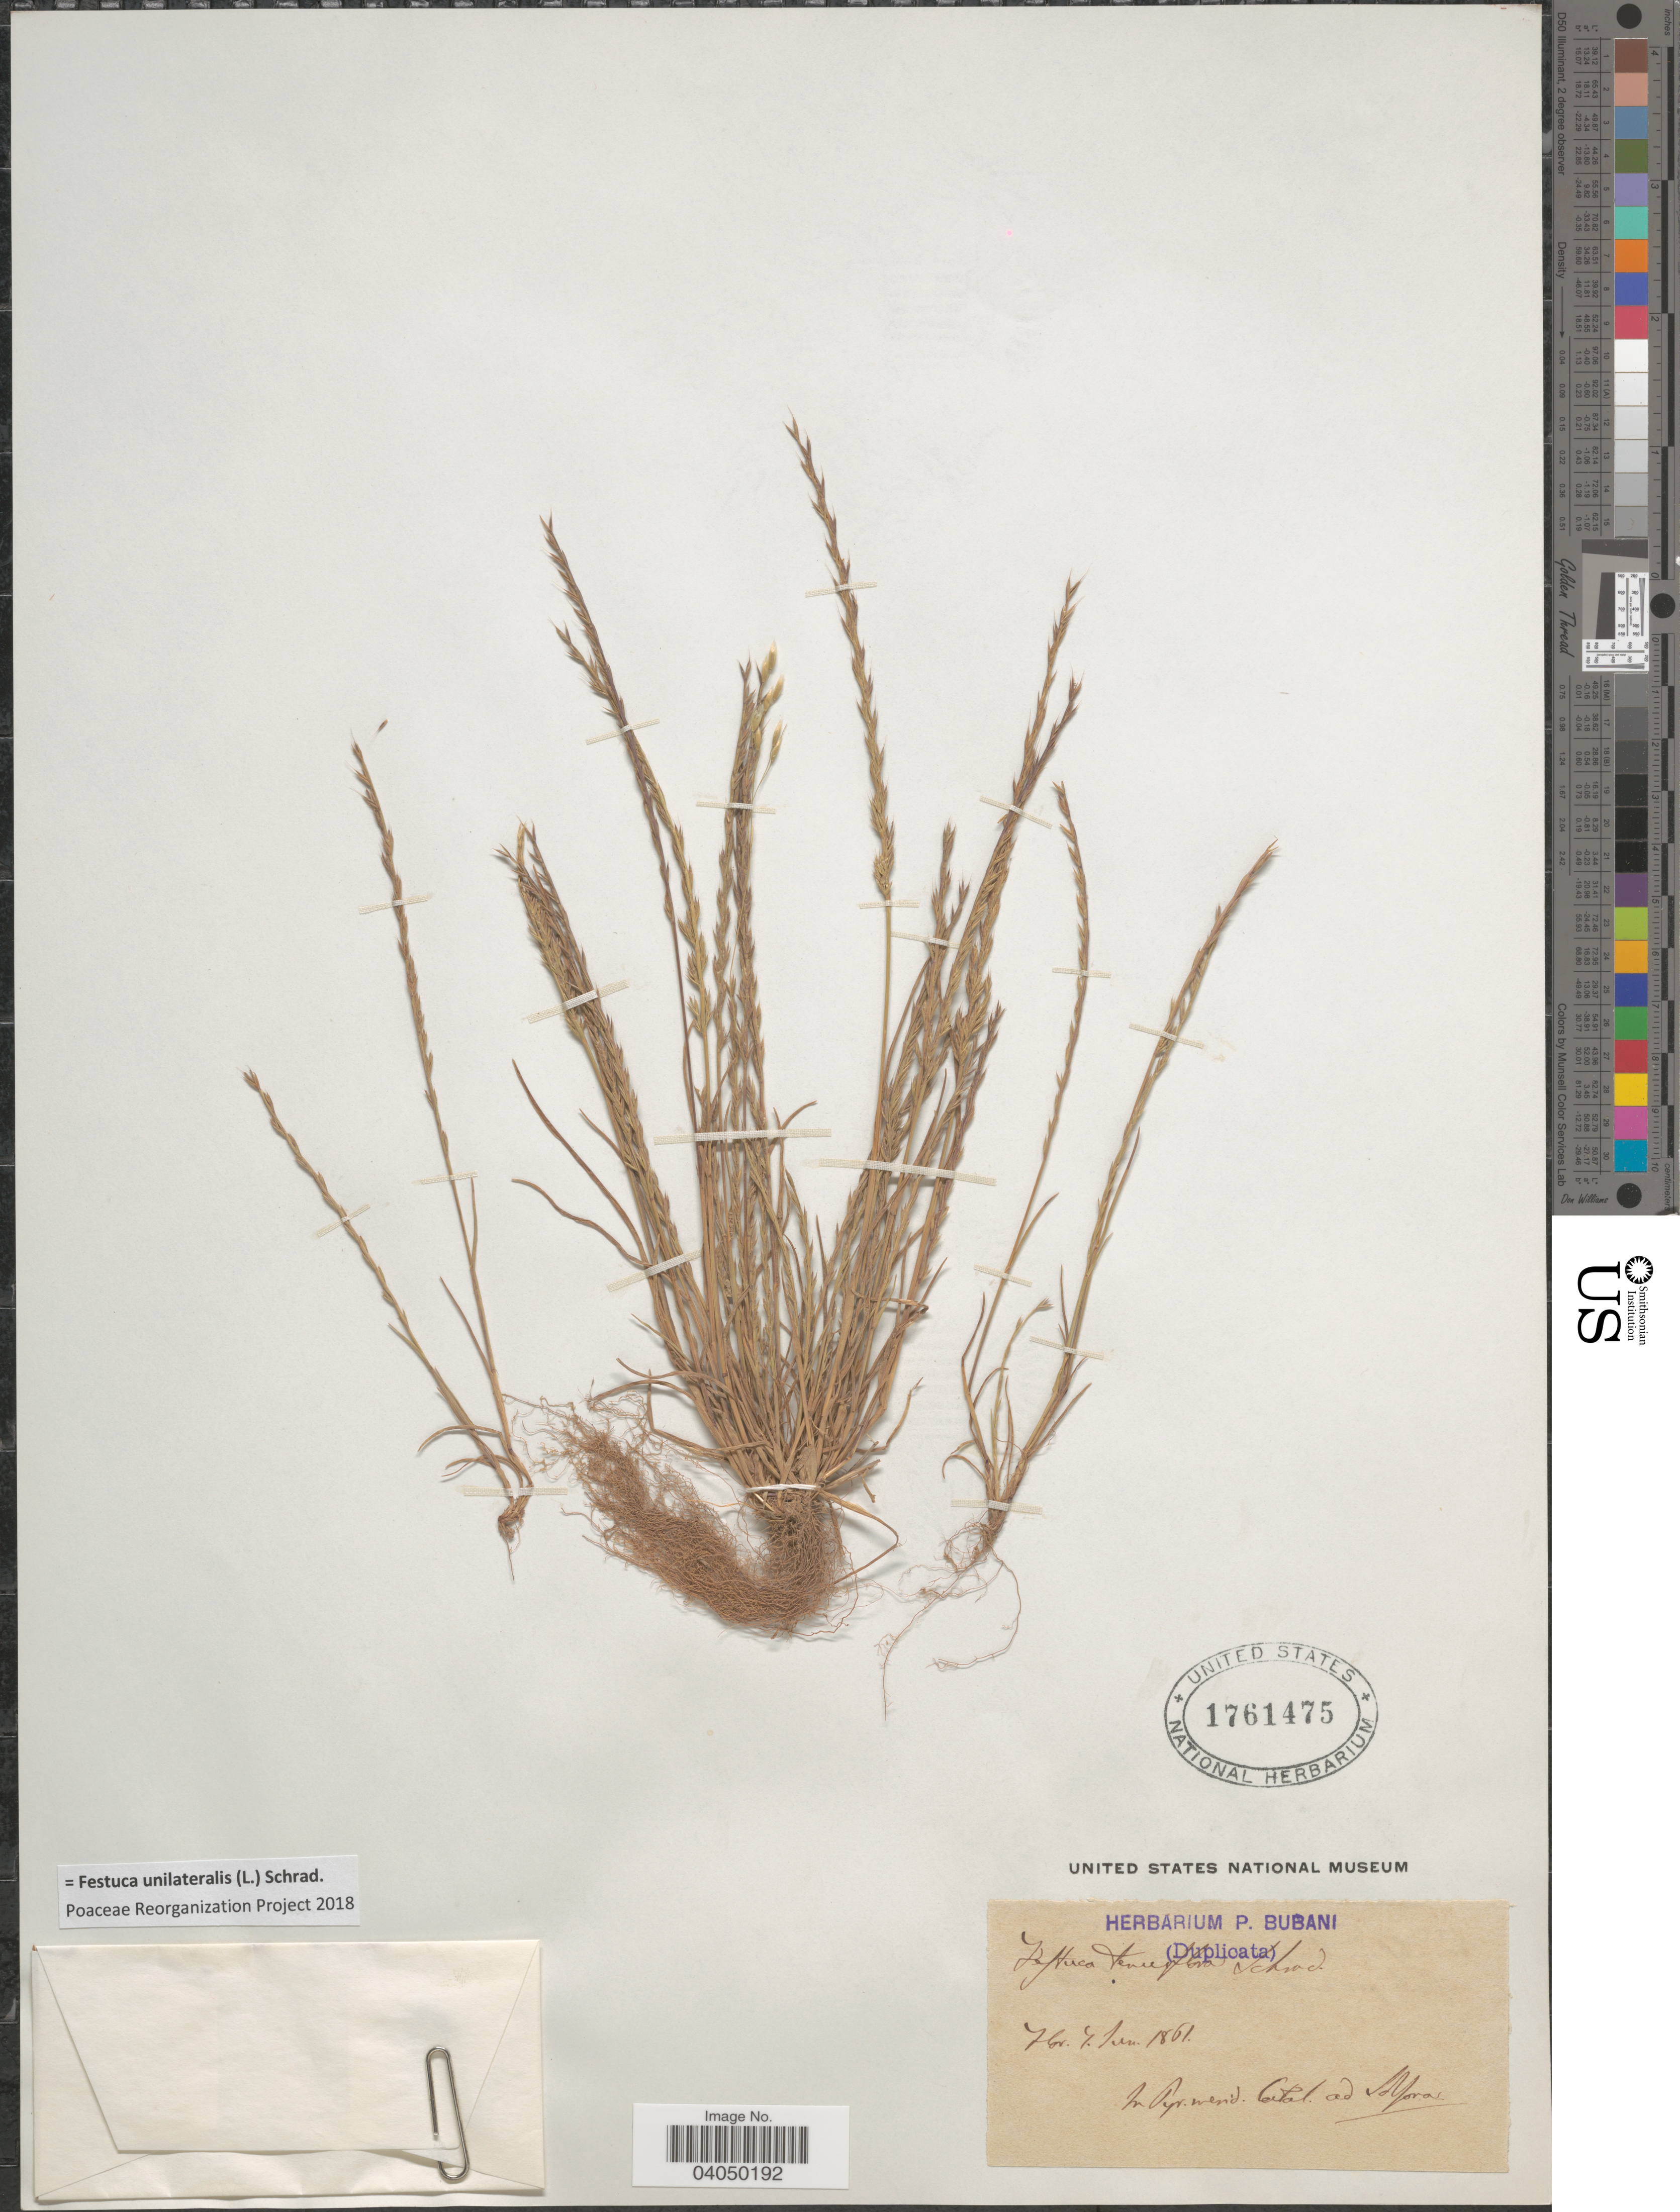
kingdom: Plantae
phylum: Tracheophyta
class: Liliopsida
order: Poales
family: Poaceae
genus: Festuca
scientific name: Festuca unilateralis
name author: Schrad.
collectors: ex herb. P. Bubani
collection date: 1861-06-07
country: Spain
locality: In Pyr. merid. Catal. ad Solforas [interpreted].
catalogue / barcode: US 1761475